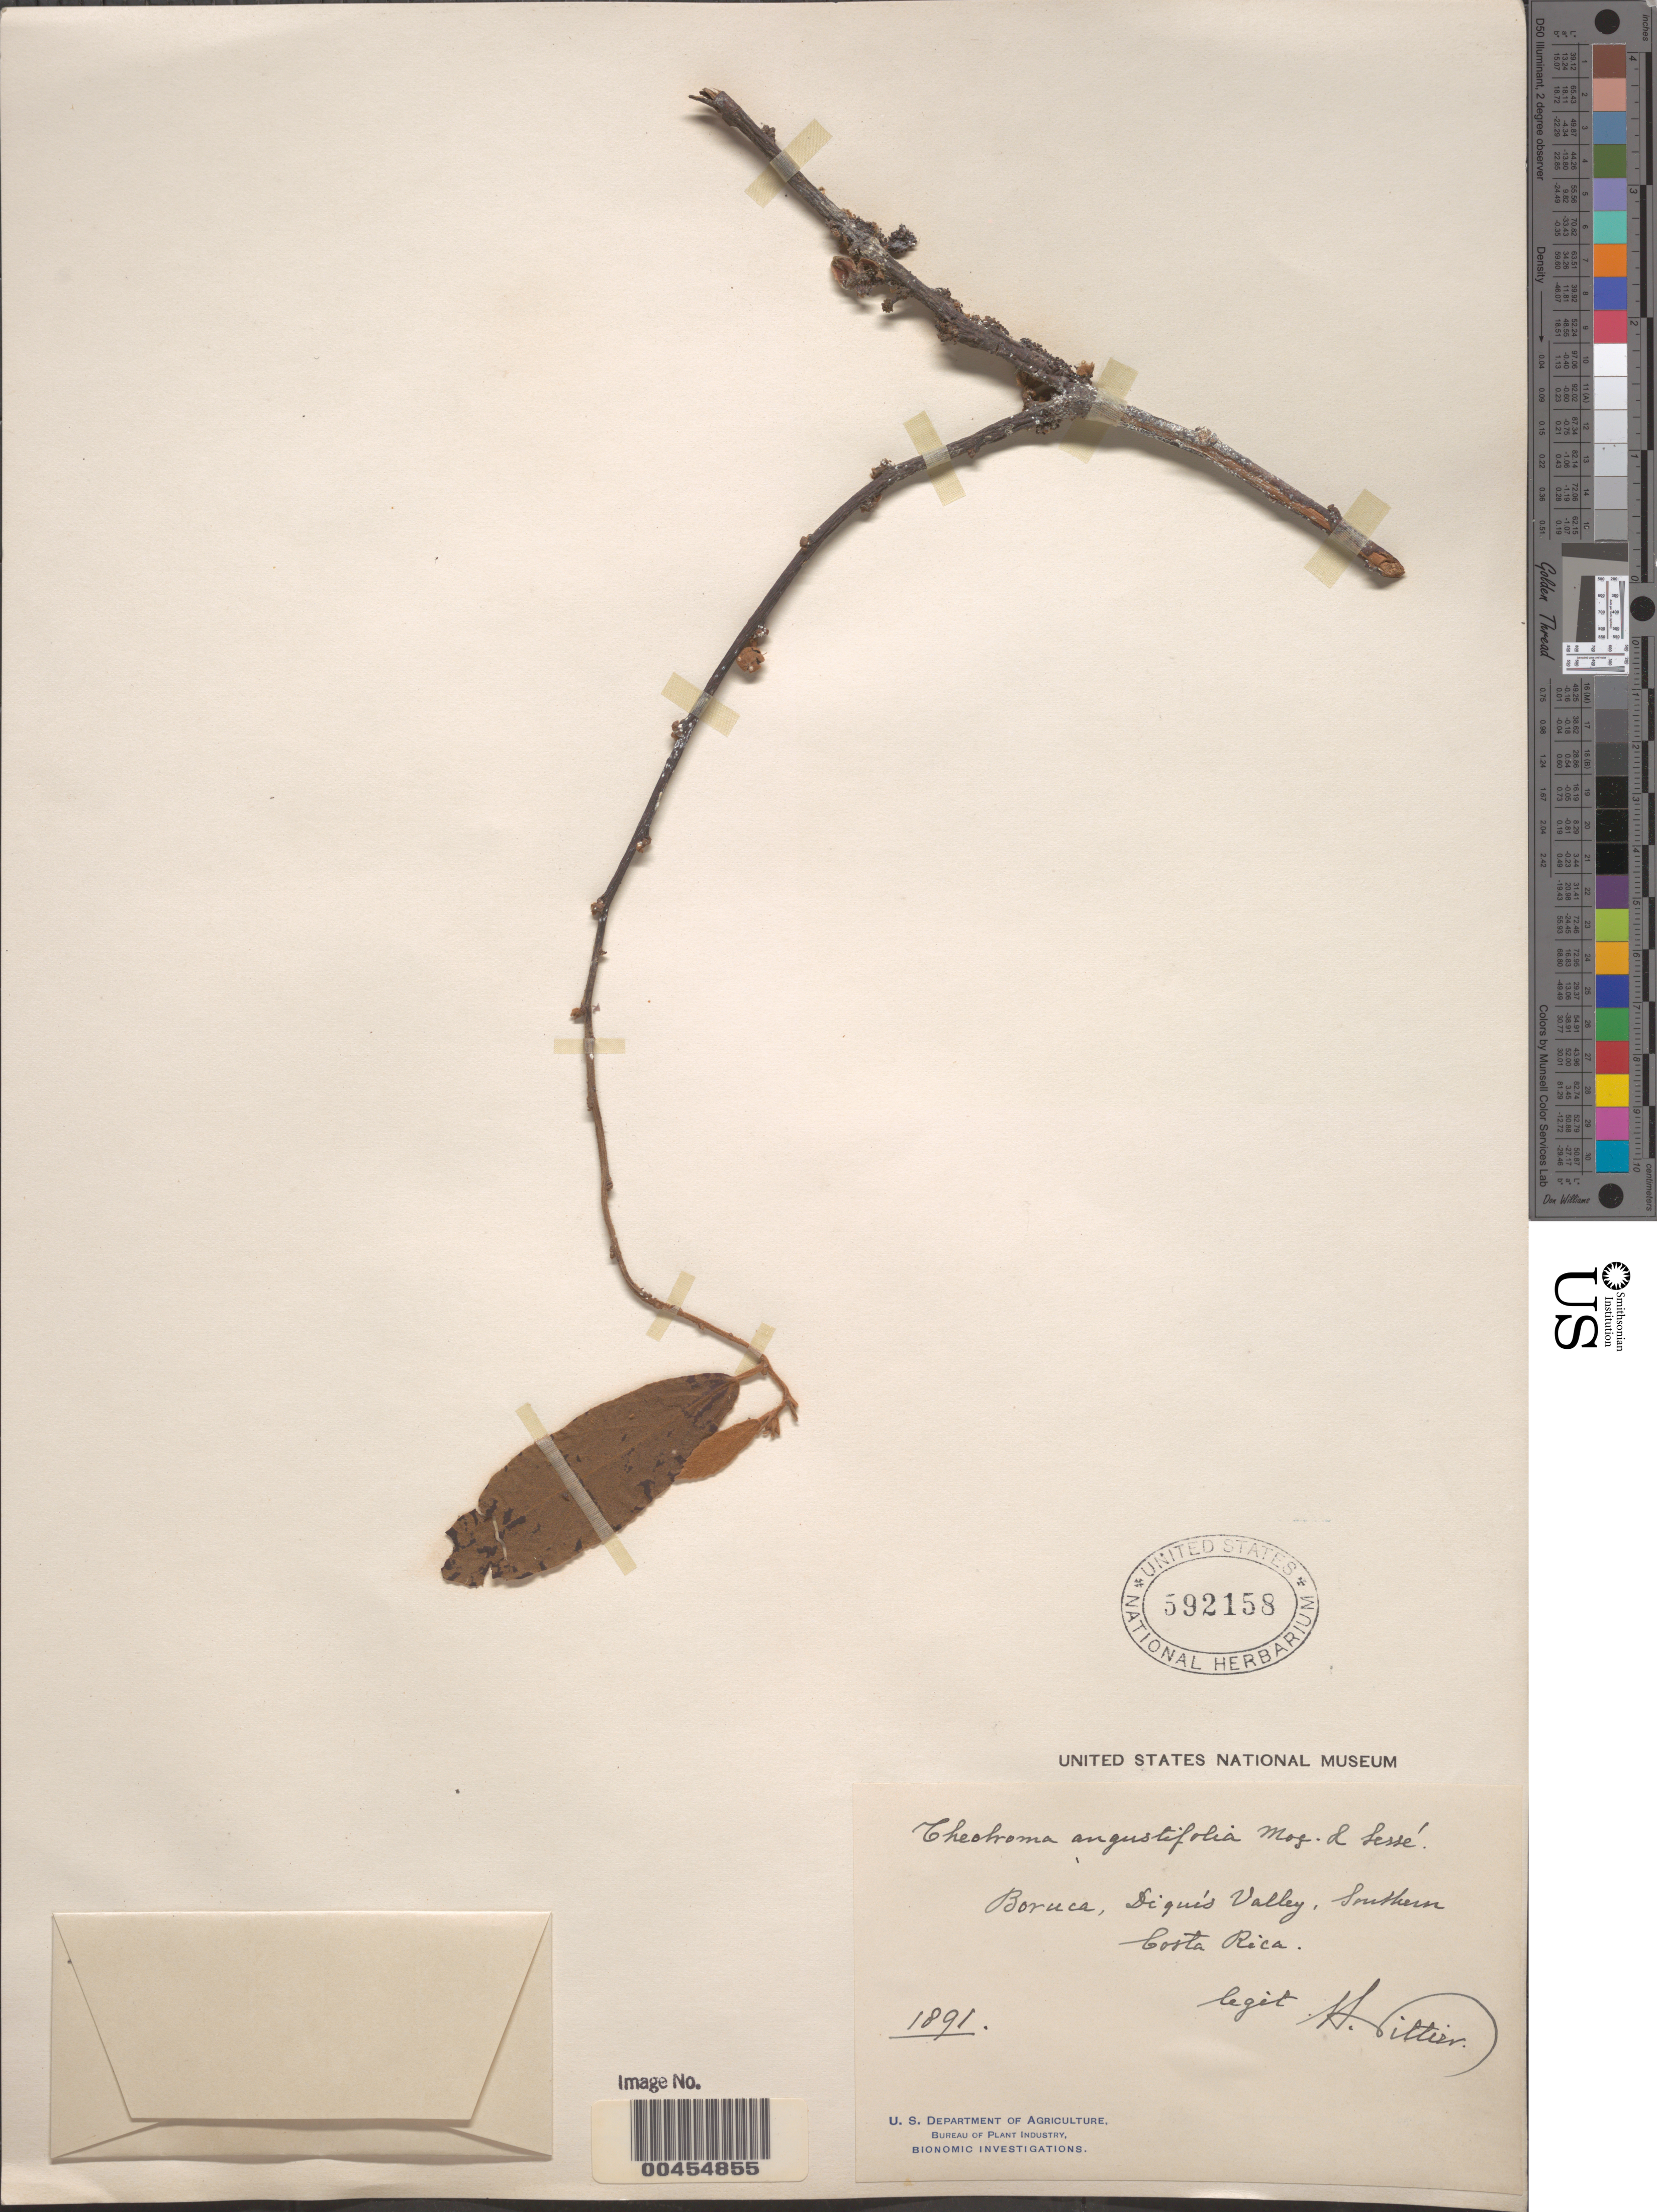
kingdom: Plantae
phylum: Tracheophyta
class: Magnoliopsida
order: Malvales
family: Malvaceae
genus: Theobroma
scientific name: Theobroma angustifolium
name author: DC.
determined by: Dorr, Laurence J., Curator (BOT), Smithsonian Institution - National Museum of Natural History (UNITED STATES)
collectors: H. F. Pittier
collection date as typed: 1891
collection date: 1891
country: Costa Rica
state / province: Puntarenas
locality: Boruca, Diquis Valley, southern Costa Rica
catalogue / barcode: US 592158